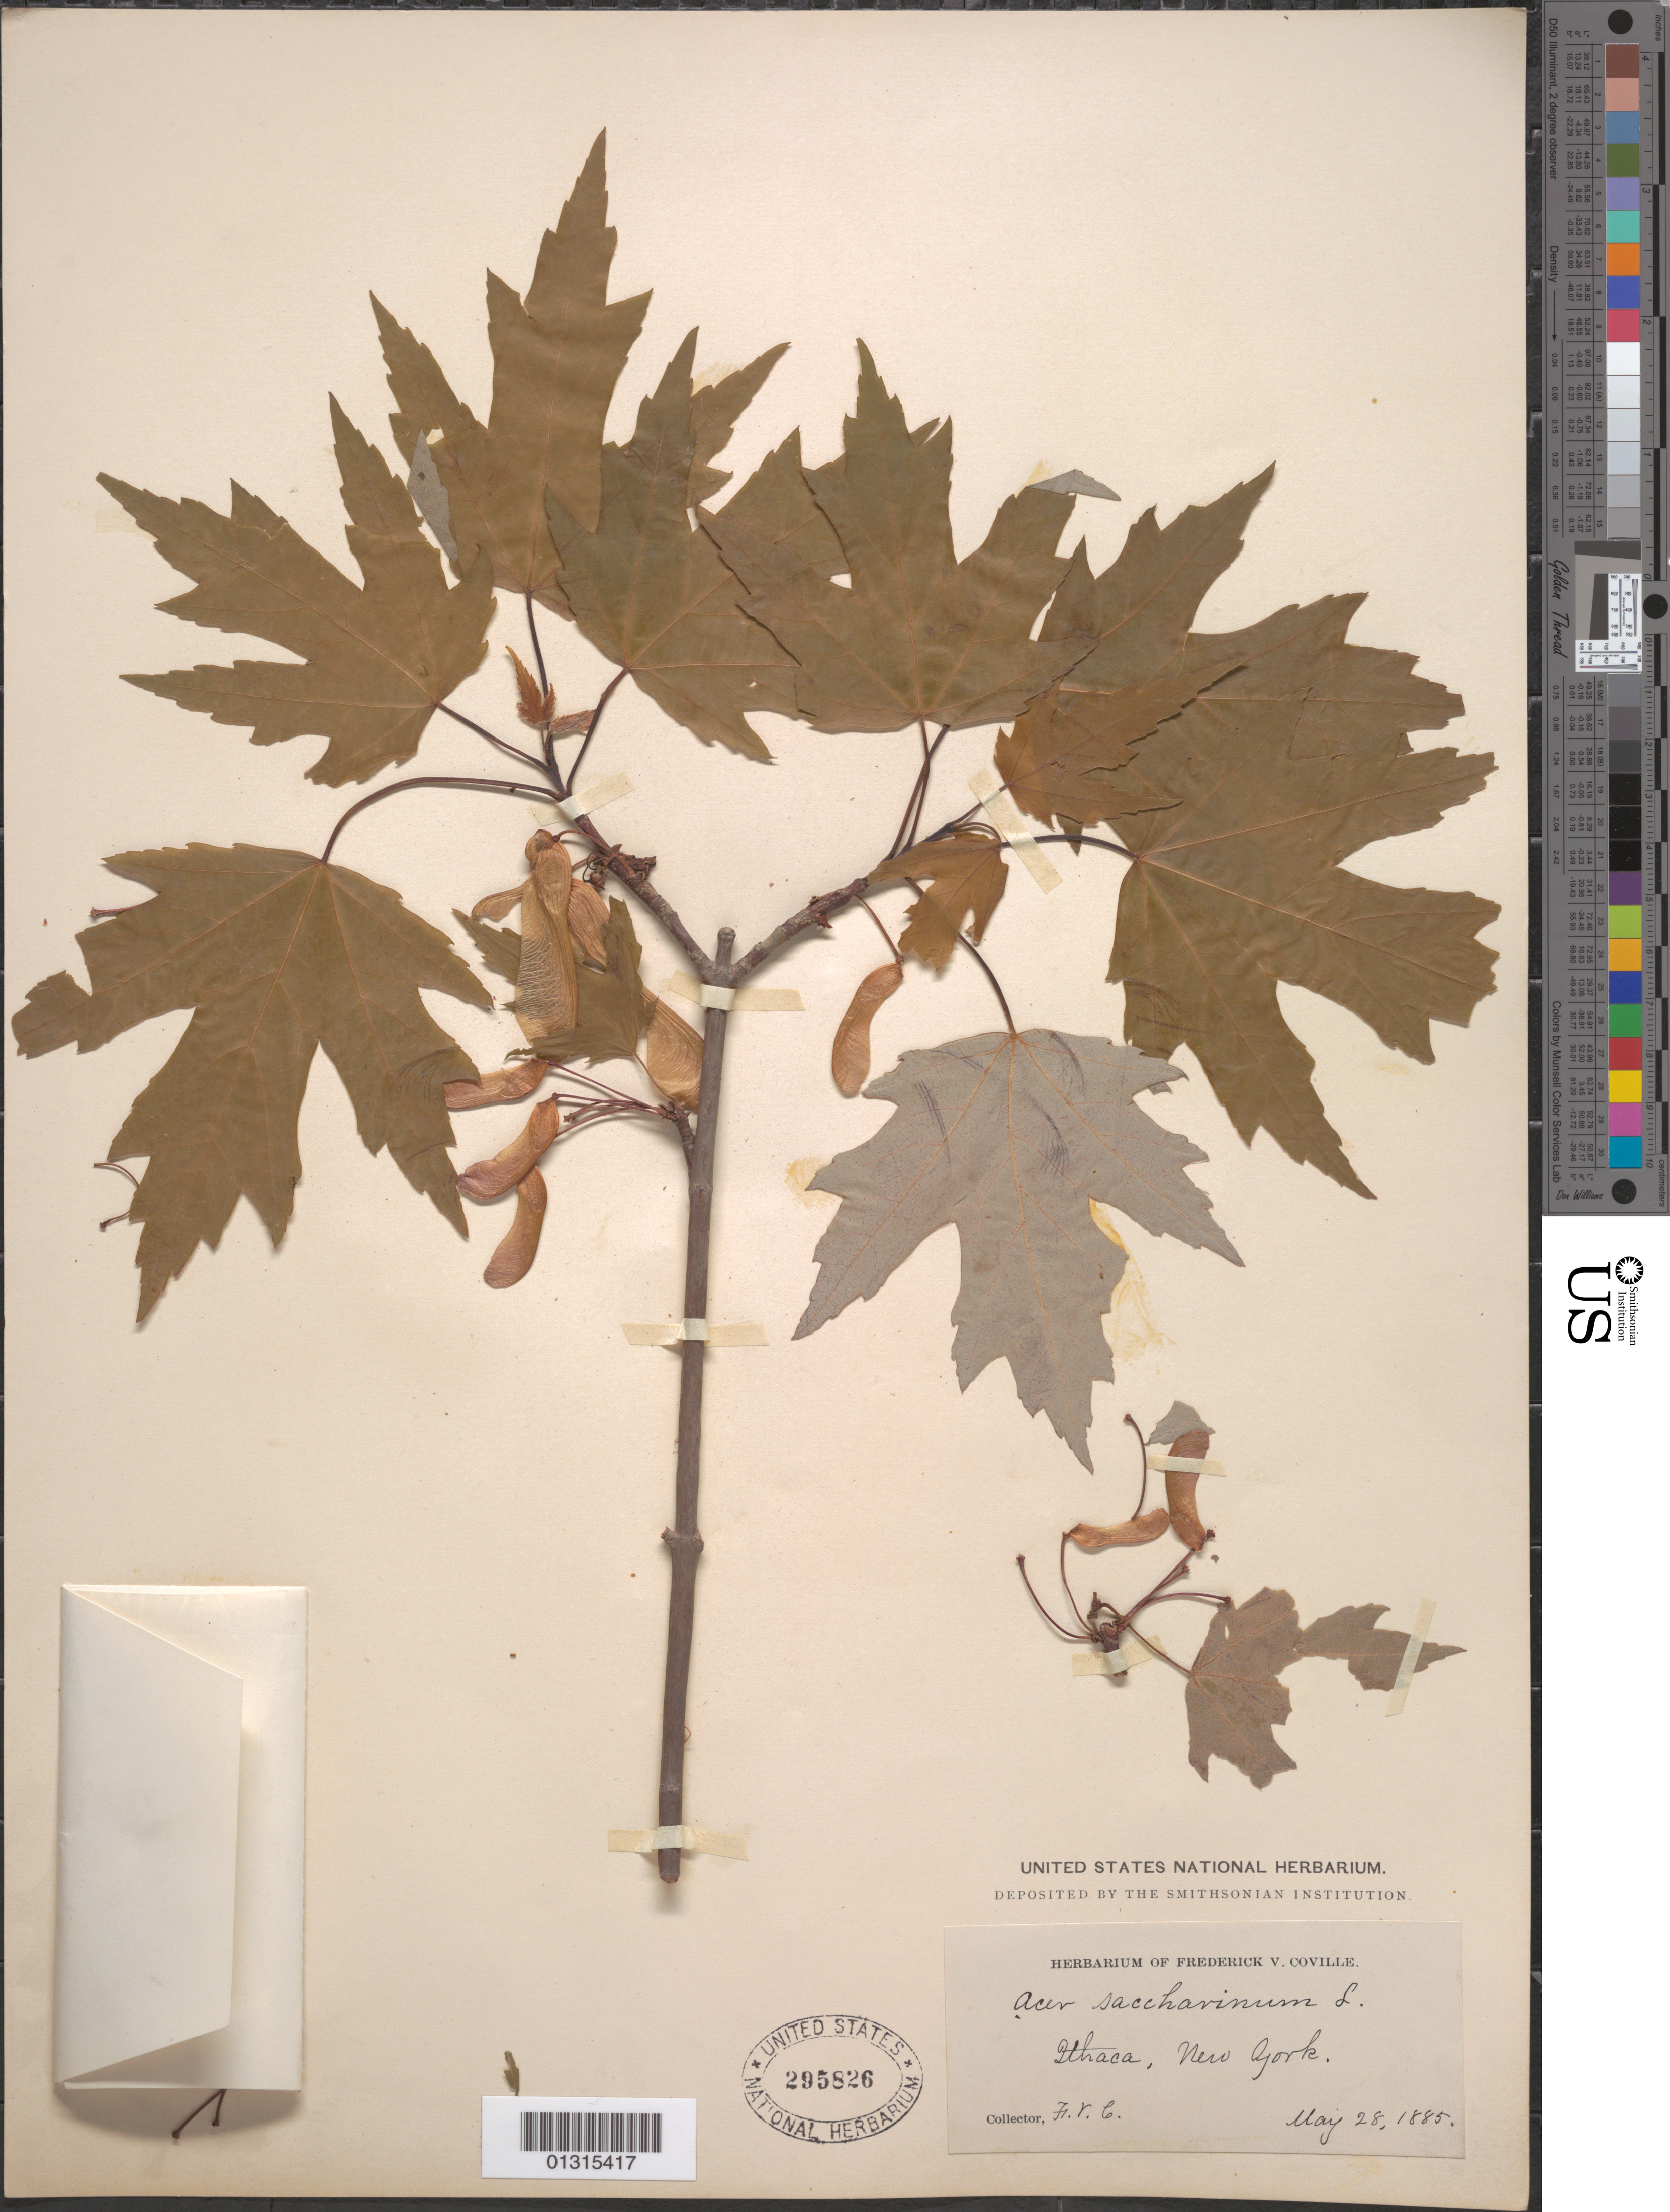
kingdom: Plantae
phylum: Tracheophyta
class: Magnoliopsida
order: Sapindales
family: Sapindaceae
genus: Acer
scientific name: Acer saccharinum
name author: L.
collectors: F. V. Coville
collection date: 1888-05-28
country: United States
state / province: New York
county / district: Tompkins County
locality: Ithaca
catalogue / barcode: US 295826